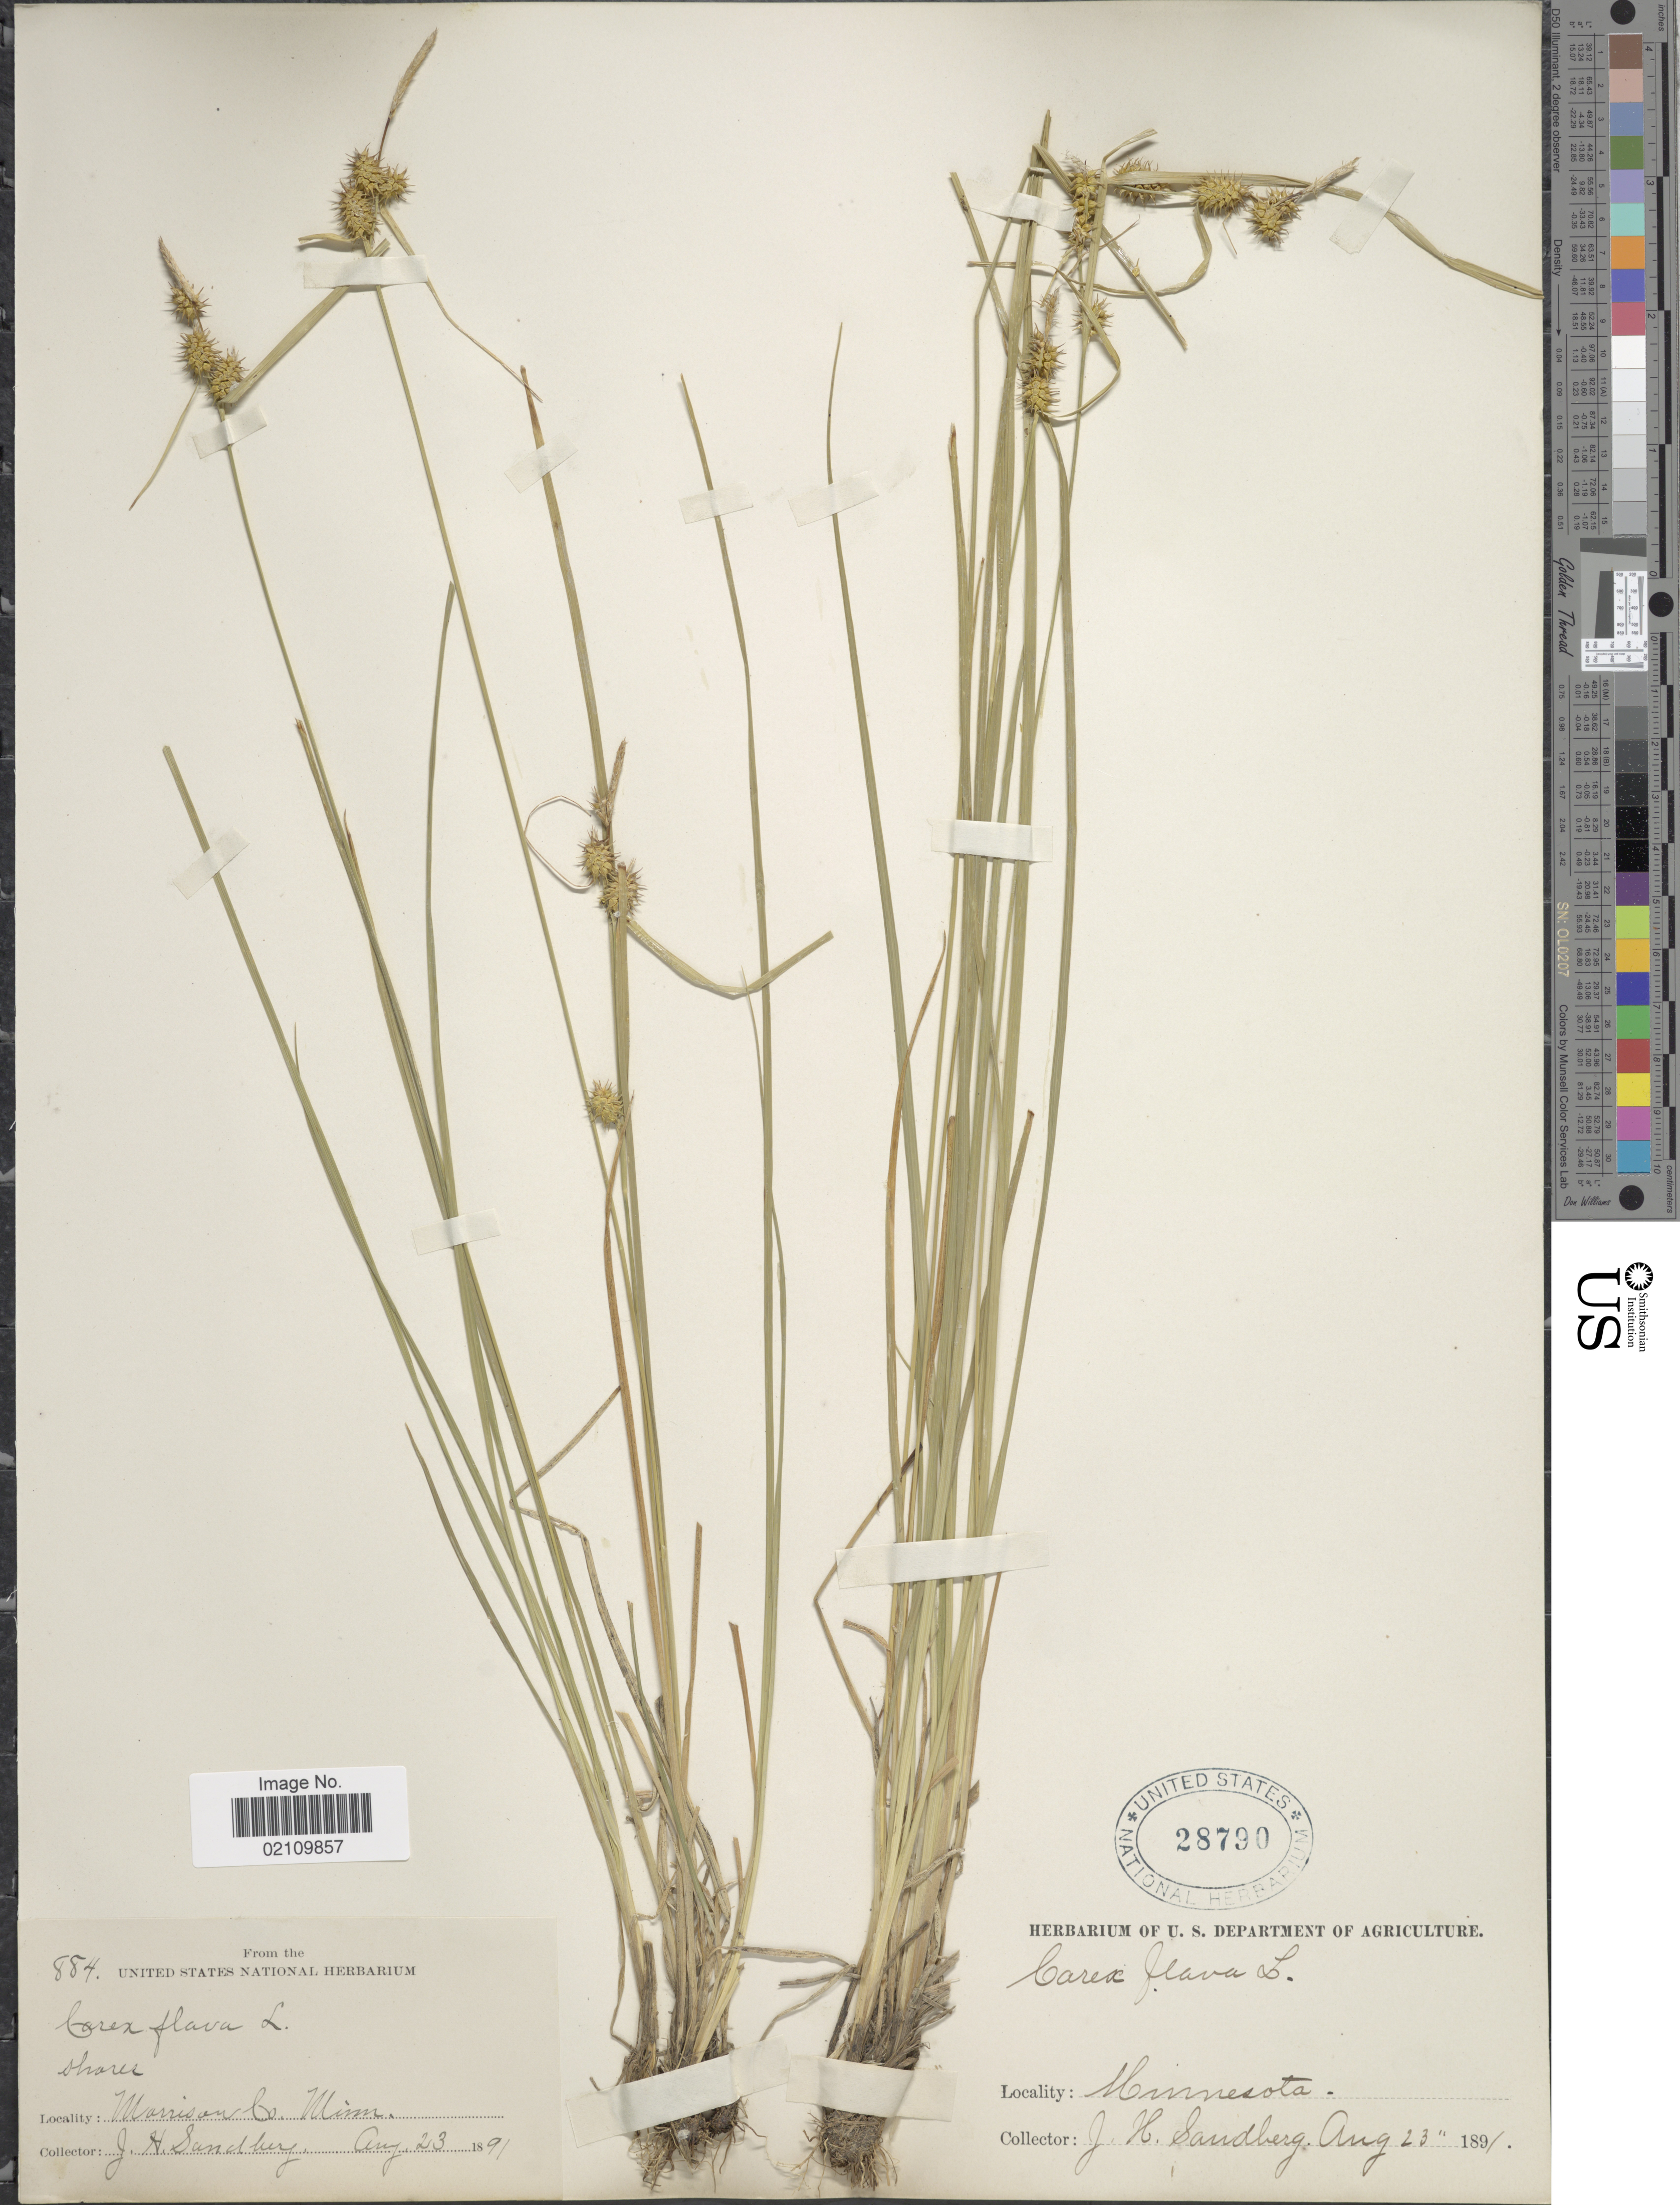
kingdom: Plantae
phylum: Tracheophyta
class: Liliopsida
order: Poales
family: Cyperaceae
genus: Carex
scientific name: Carex flava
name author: L.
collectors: J. H. Sandberg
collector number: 884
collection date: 1891-08-23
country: United States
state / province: Minnesota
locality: Morrison Co.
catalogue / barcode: US 28790